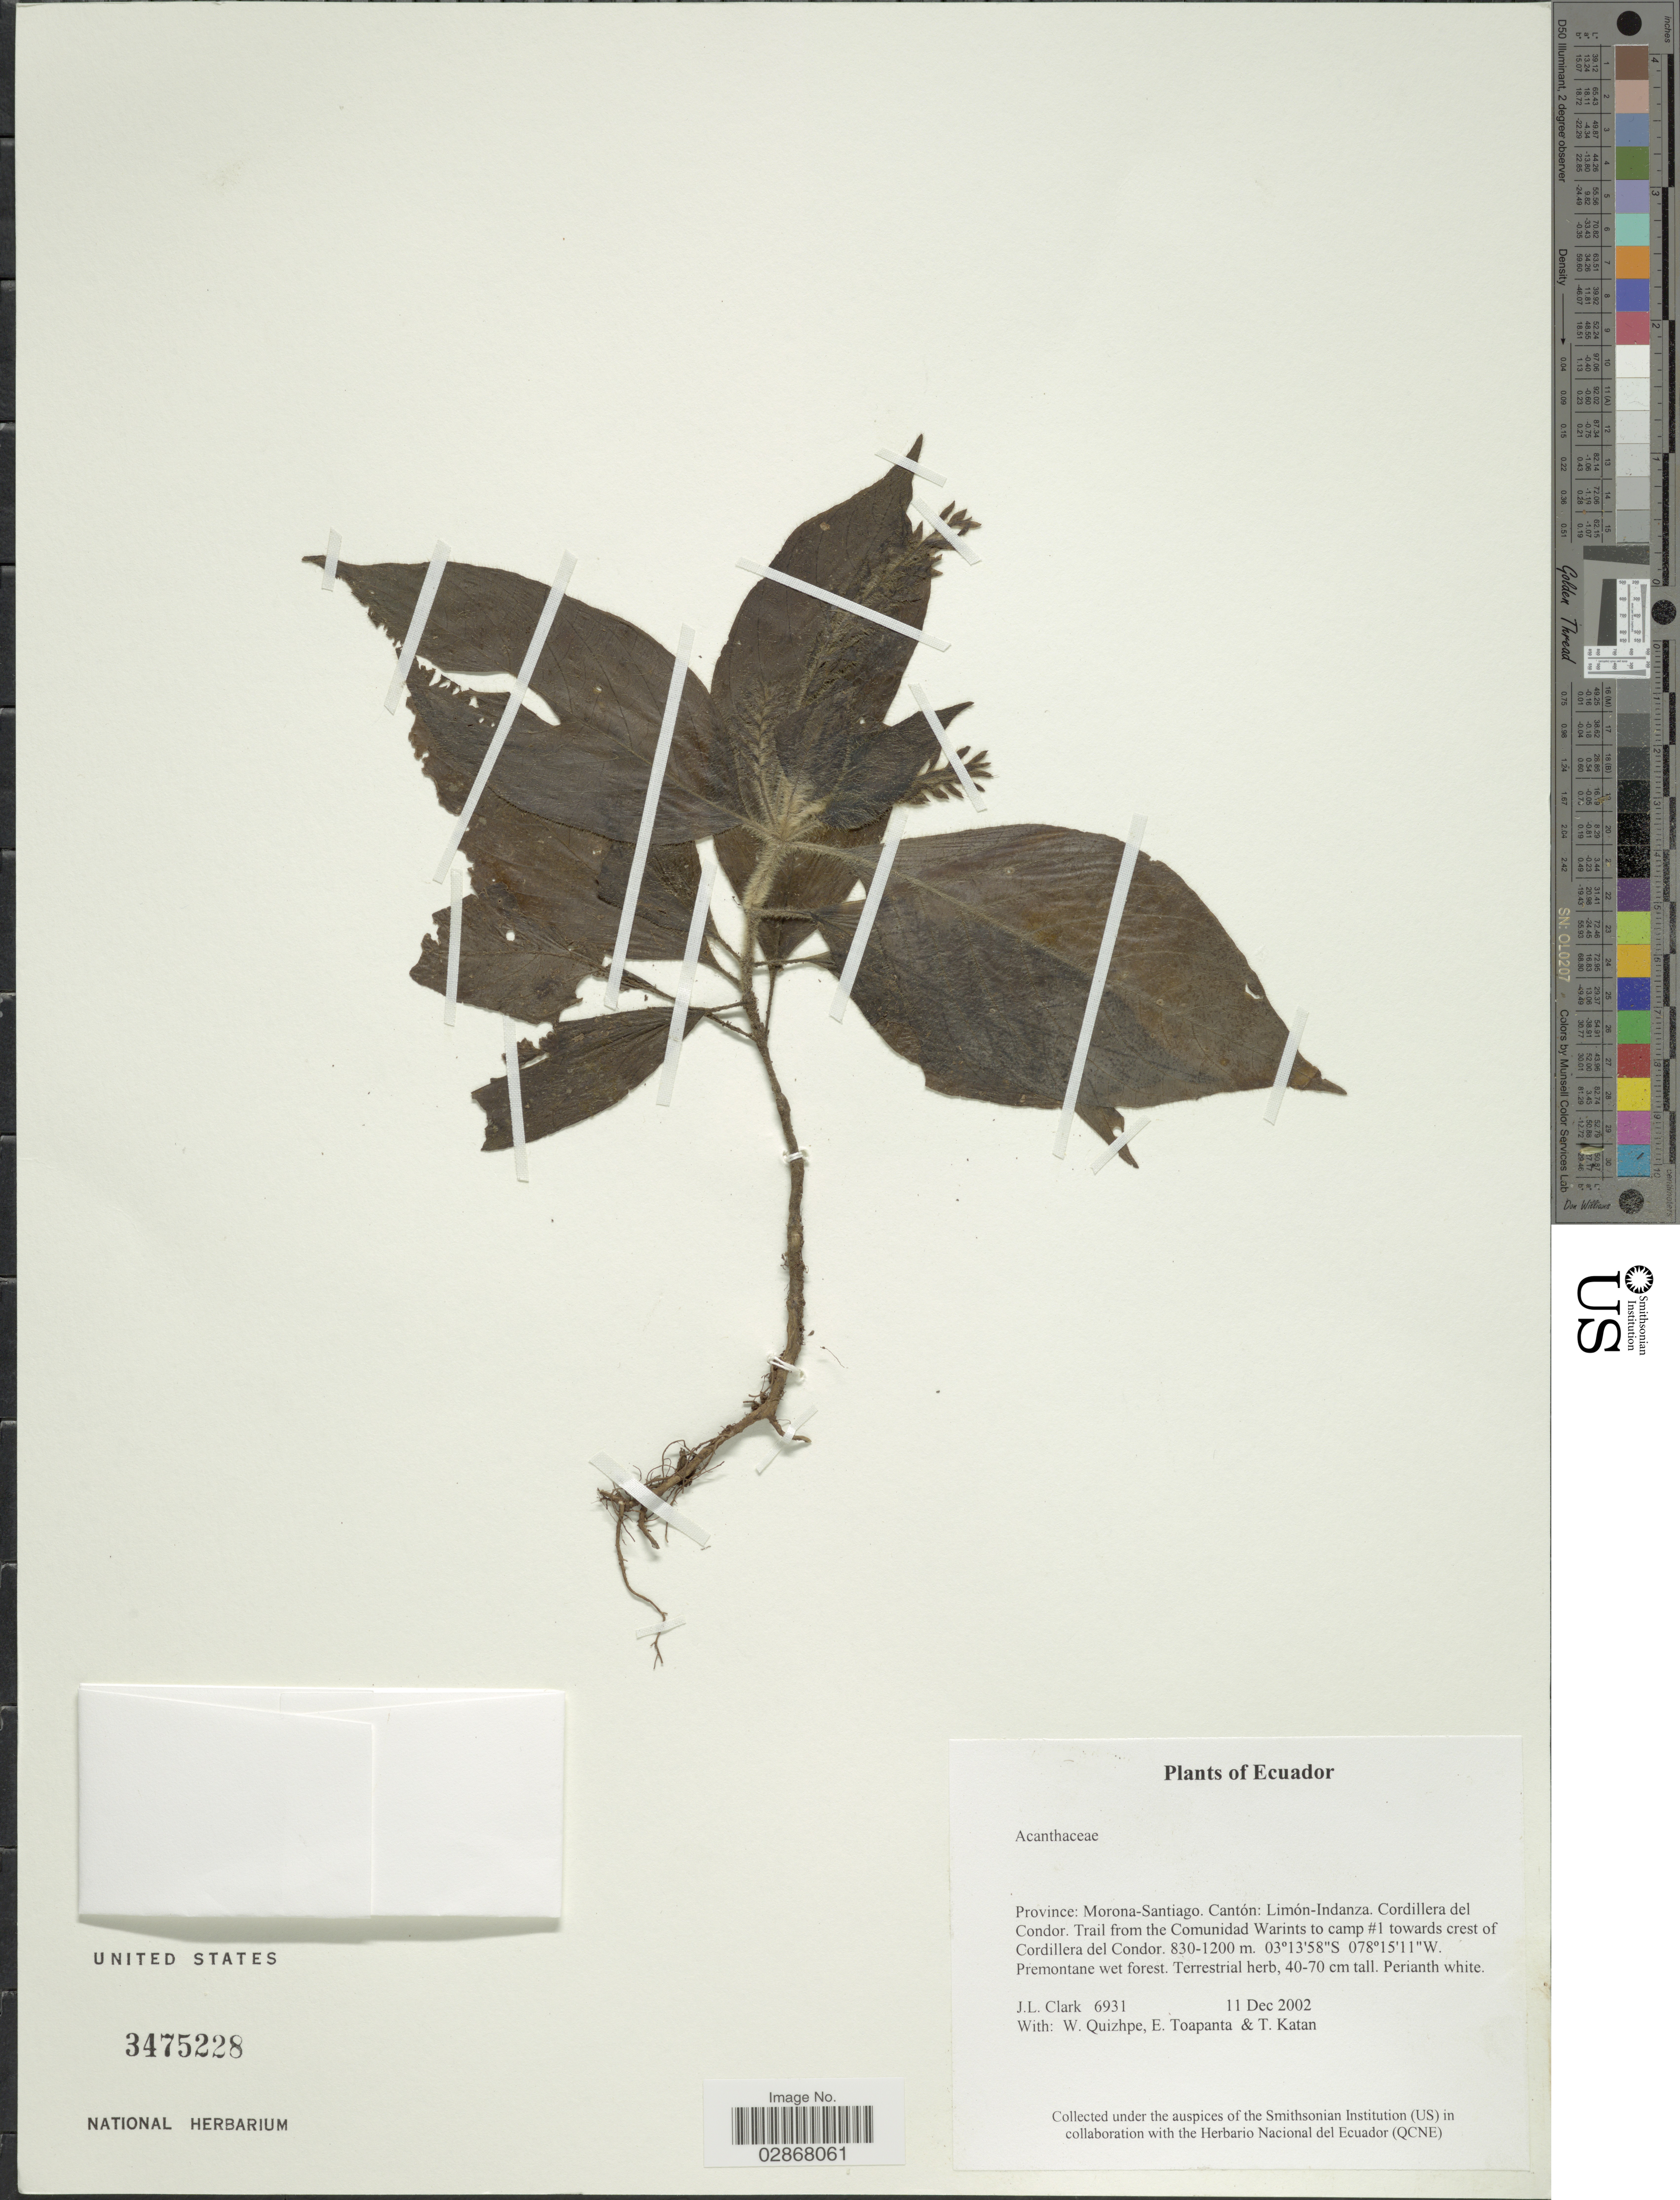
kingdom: Plantae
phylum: Tracheophyta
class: Magnoliopsida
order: Lamiales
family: Acanthaceae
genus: Aphelandra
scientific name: Aphelandra sp.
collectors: J. L. Clark, W. Quizhpe, E. Toapanta & T. Katan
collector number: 6931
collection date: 2002-12-11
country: Ecuador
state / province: Morona-Santiago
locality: Cantón: Limón-Indanza. Cordillera del Condor. Trail from the Comunidad Warints to camp #1 towards crest of Cordillera del Condor.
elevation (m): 830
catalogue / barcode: US 3475228